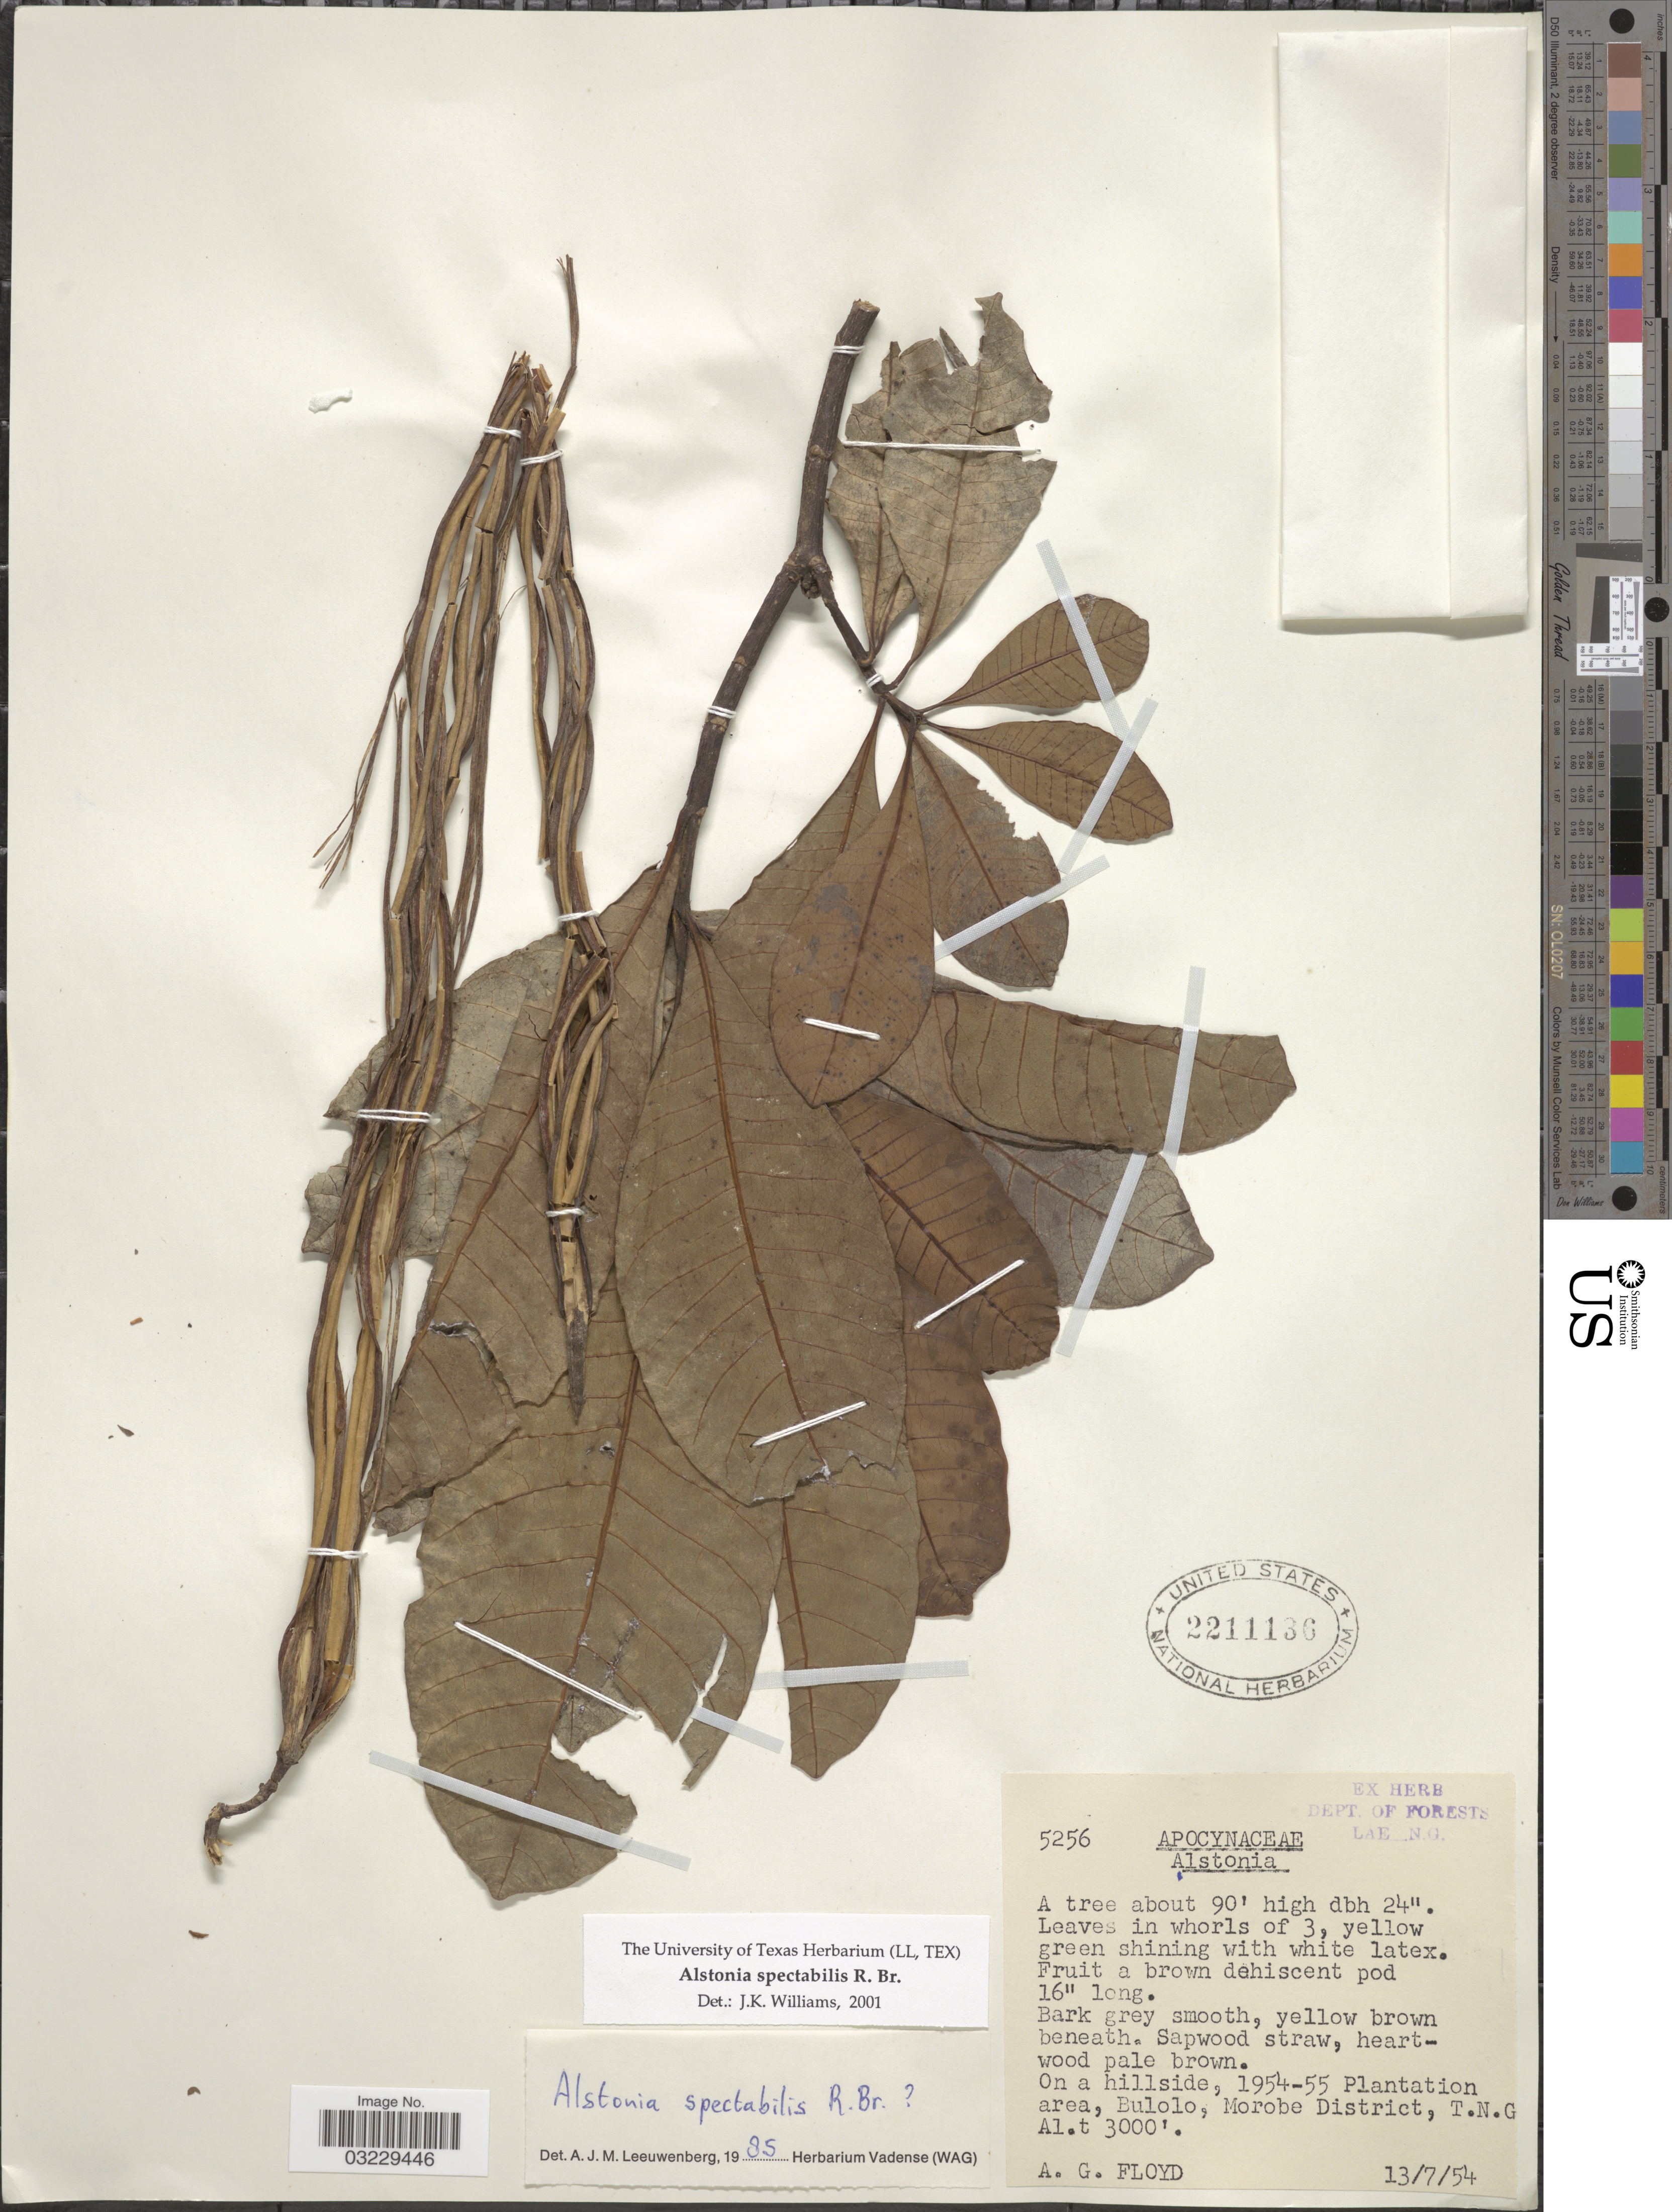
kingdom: Plantae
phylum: Tracheophyta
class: Magnoliopsida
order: Gentianales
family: Apocynaceae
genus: Alstonia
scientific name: Alstonia spectabilis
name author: R. Br.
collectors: A. G. Floyd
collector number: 5256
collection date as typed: Transcribed d/m/y: 13/7/54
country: Papua New Guinea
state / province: Morobe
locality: On a hillside, 1954-55 Plantation area, Bulolo, Morobe District, T.N.G.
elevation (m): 914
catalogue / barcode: US 2211136